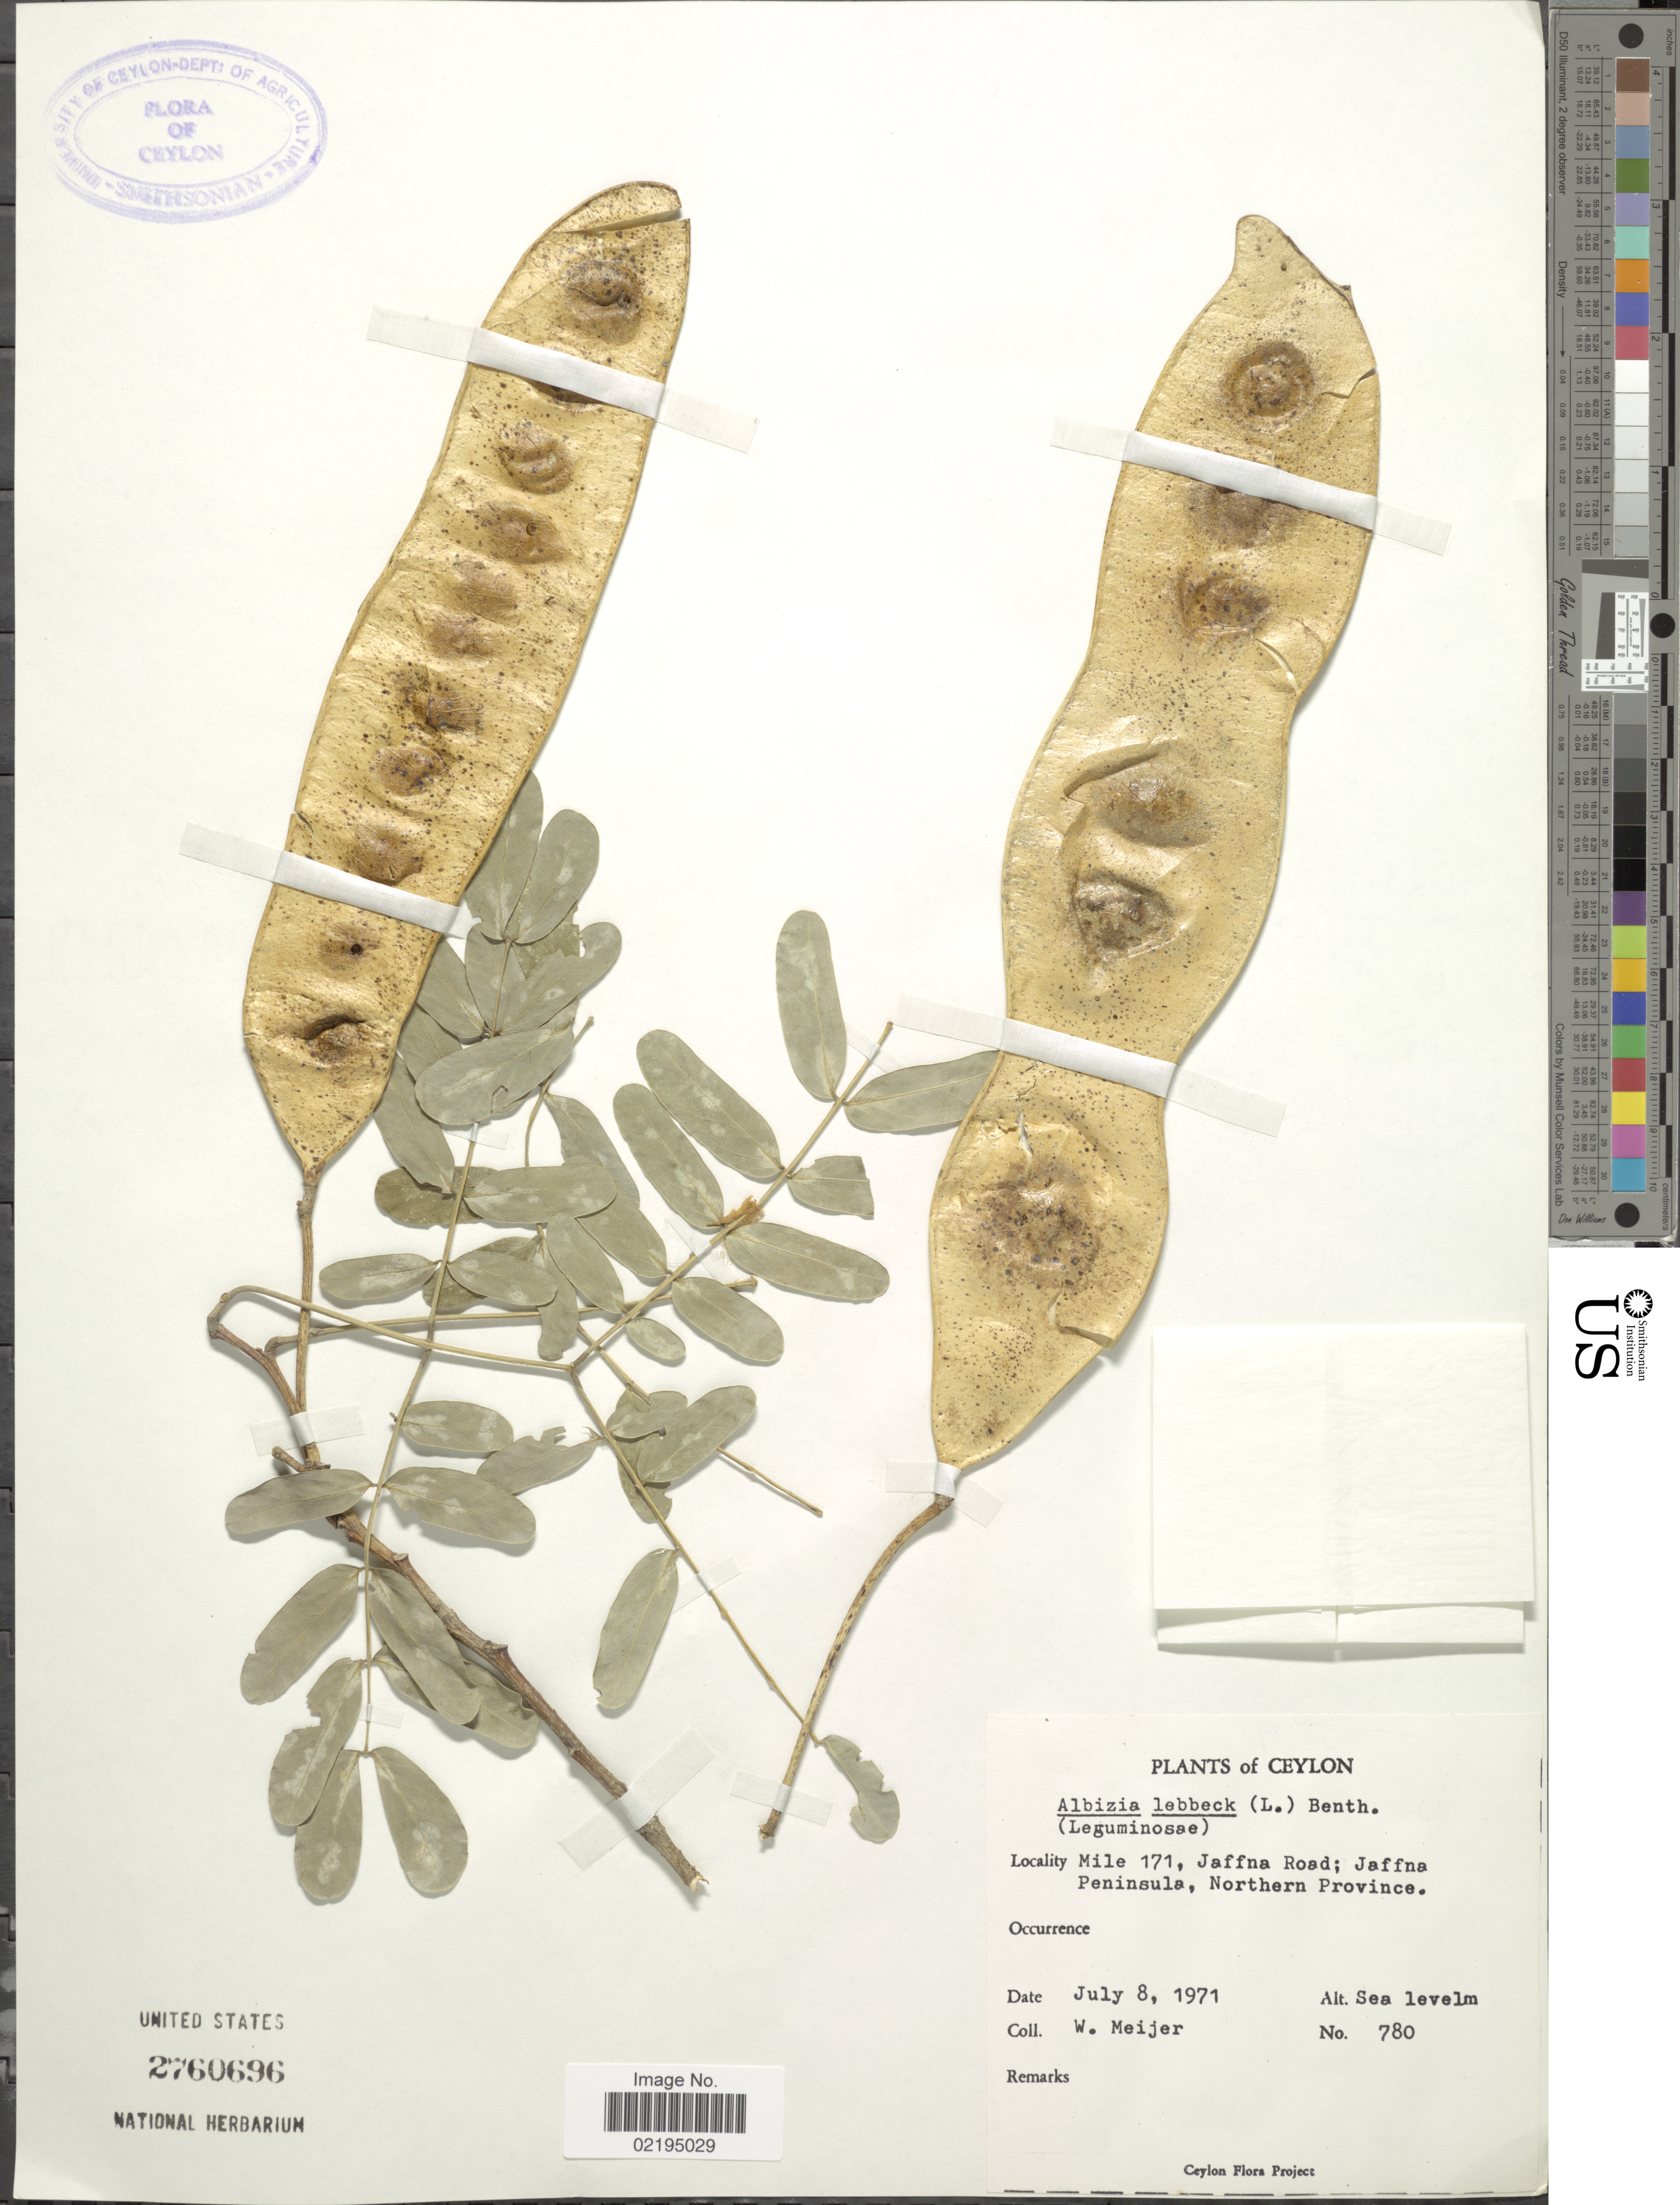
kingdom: Plantae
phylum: Tracheophyta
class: Magnoliopsida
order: Fabales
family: Fabaceae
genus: Albizia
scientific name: Albizia lebbeck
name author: (L.) Benth.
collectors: W. Meijer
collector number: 780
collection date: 1971-07-08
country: Sri Lanka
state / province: Northern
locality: Ceylon, Mile 171, Jaffna Road; Jaffna Peninsula.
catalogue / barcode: US 2760696